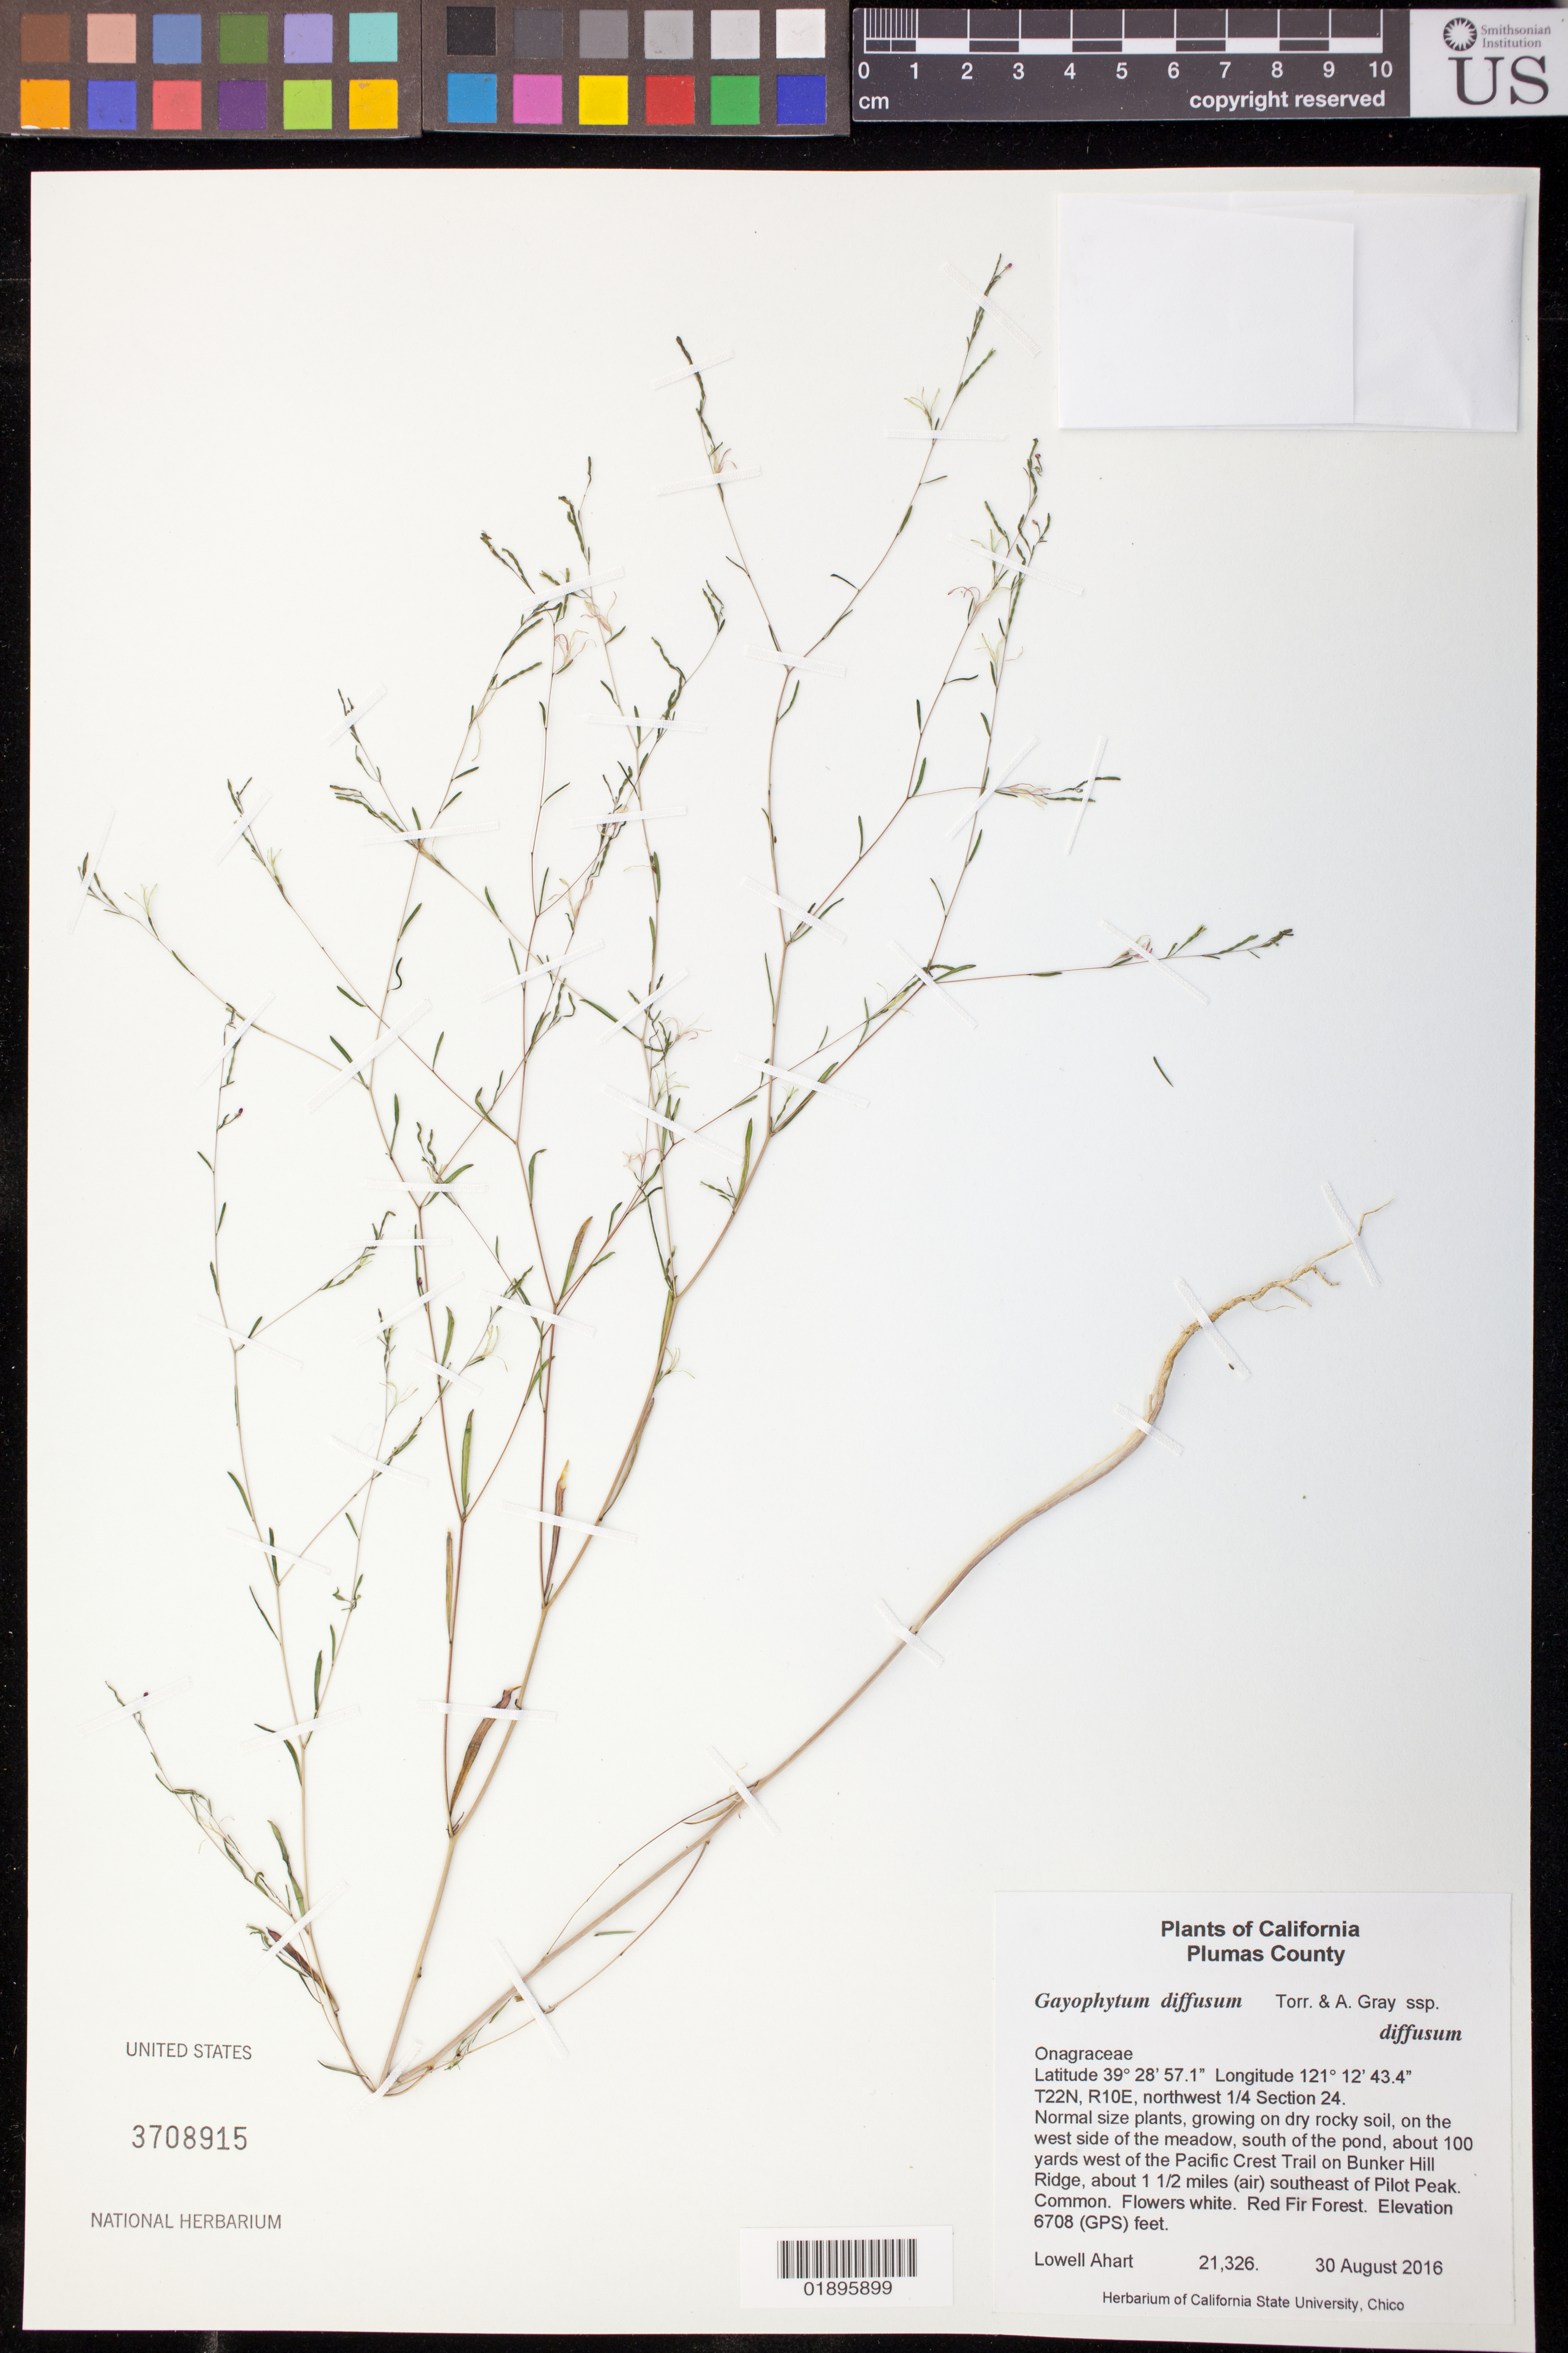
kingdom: Plantae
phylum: Tracheophyta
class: Magnoliopsida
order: Myrtales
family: Onagraceae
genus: Gayophytum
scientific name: Gayophytum diffusum subsp. diffusum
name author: Torr. & A. Gray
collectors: L. Ahart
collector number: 21326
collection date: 2016-08-30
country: United States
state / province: California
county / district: Plumas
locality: T22N, R10E, northwest 1/4 section 24. On the west side of the meadow, south of the pond, about 100 yards west of the Pacific Crest Trail on Bunker Hill Ridge, about 1 1/2 miles (air) southeast of Pilot Peak.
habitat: Red Fir Forest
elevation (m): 2045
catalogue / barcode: US 3708915